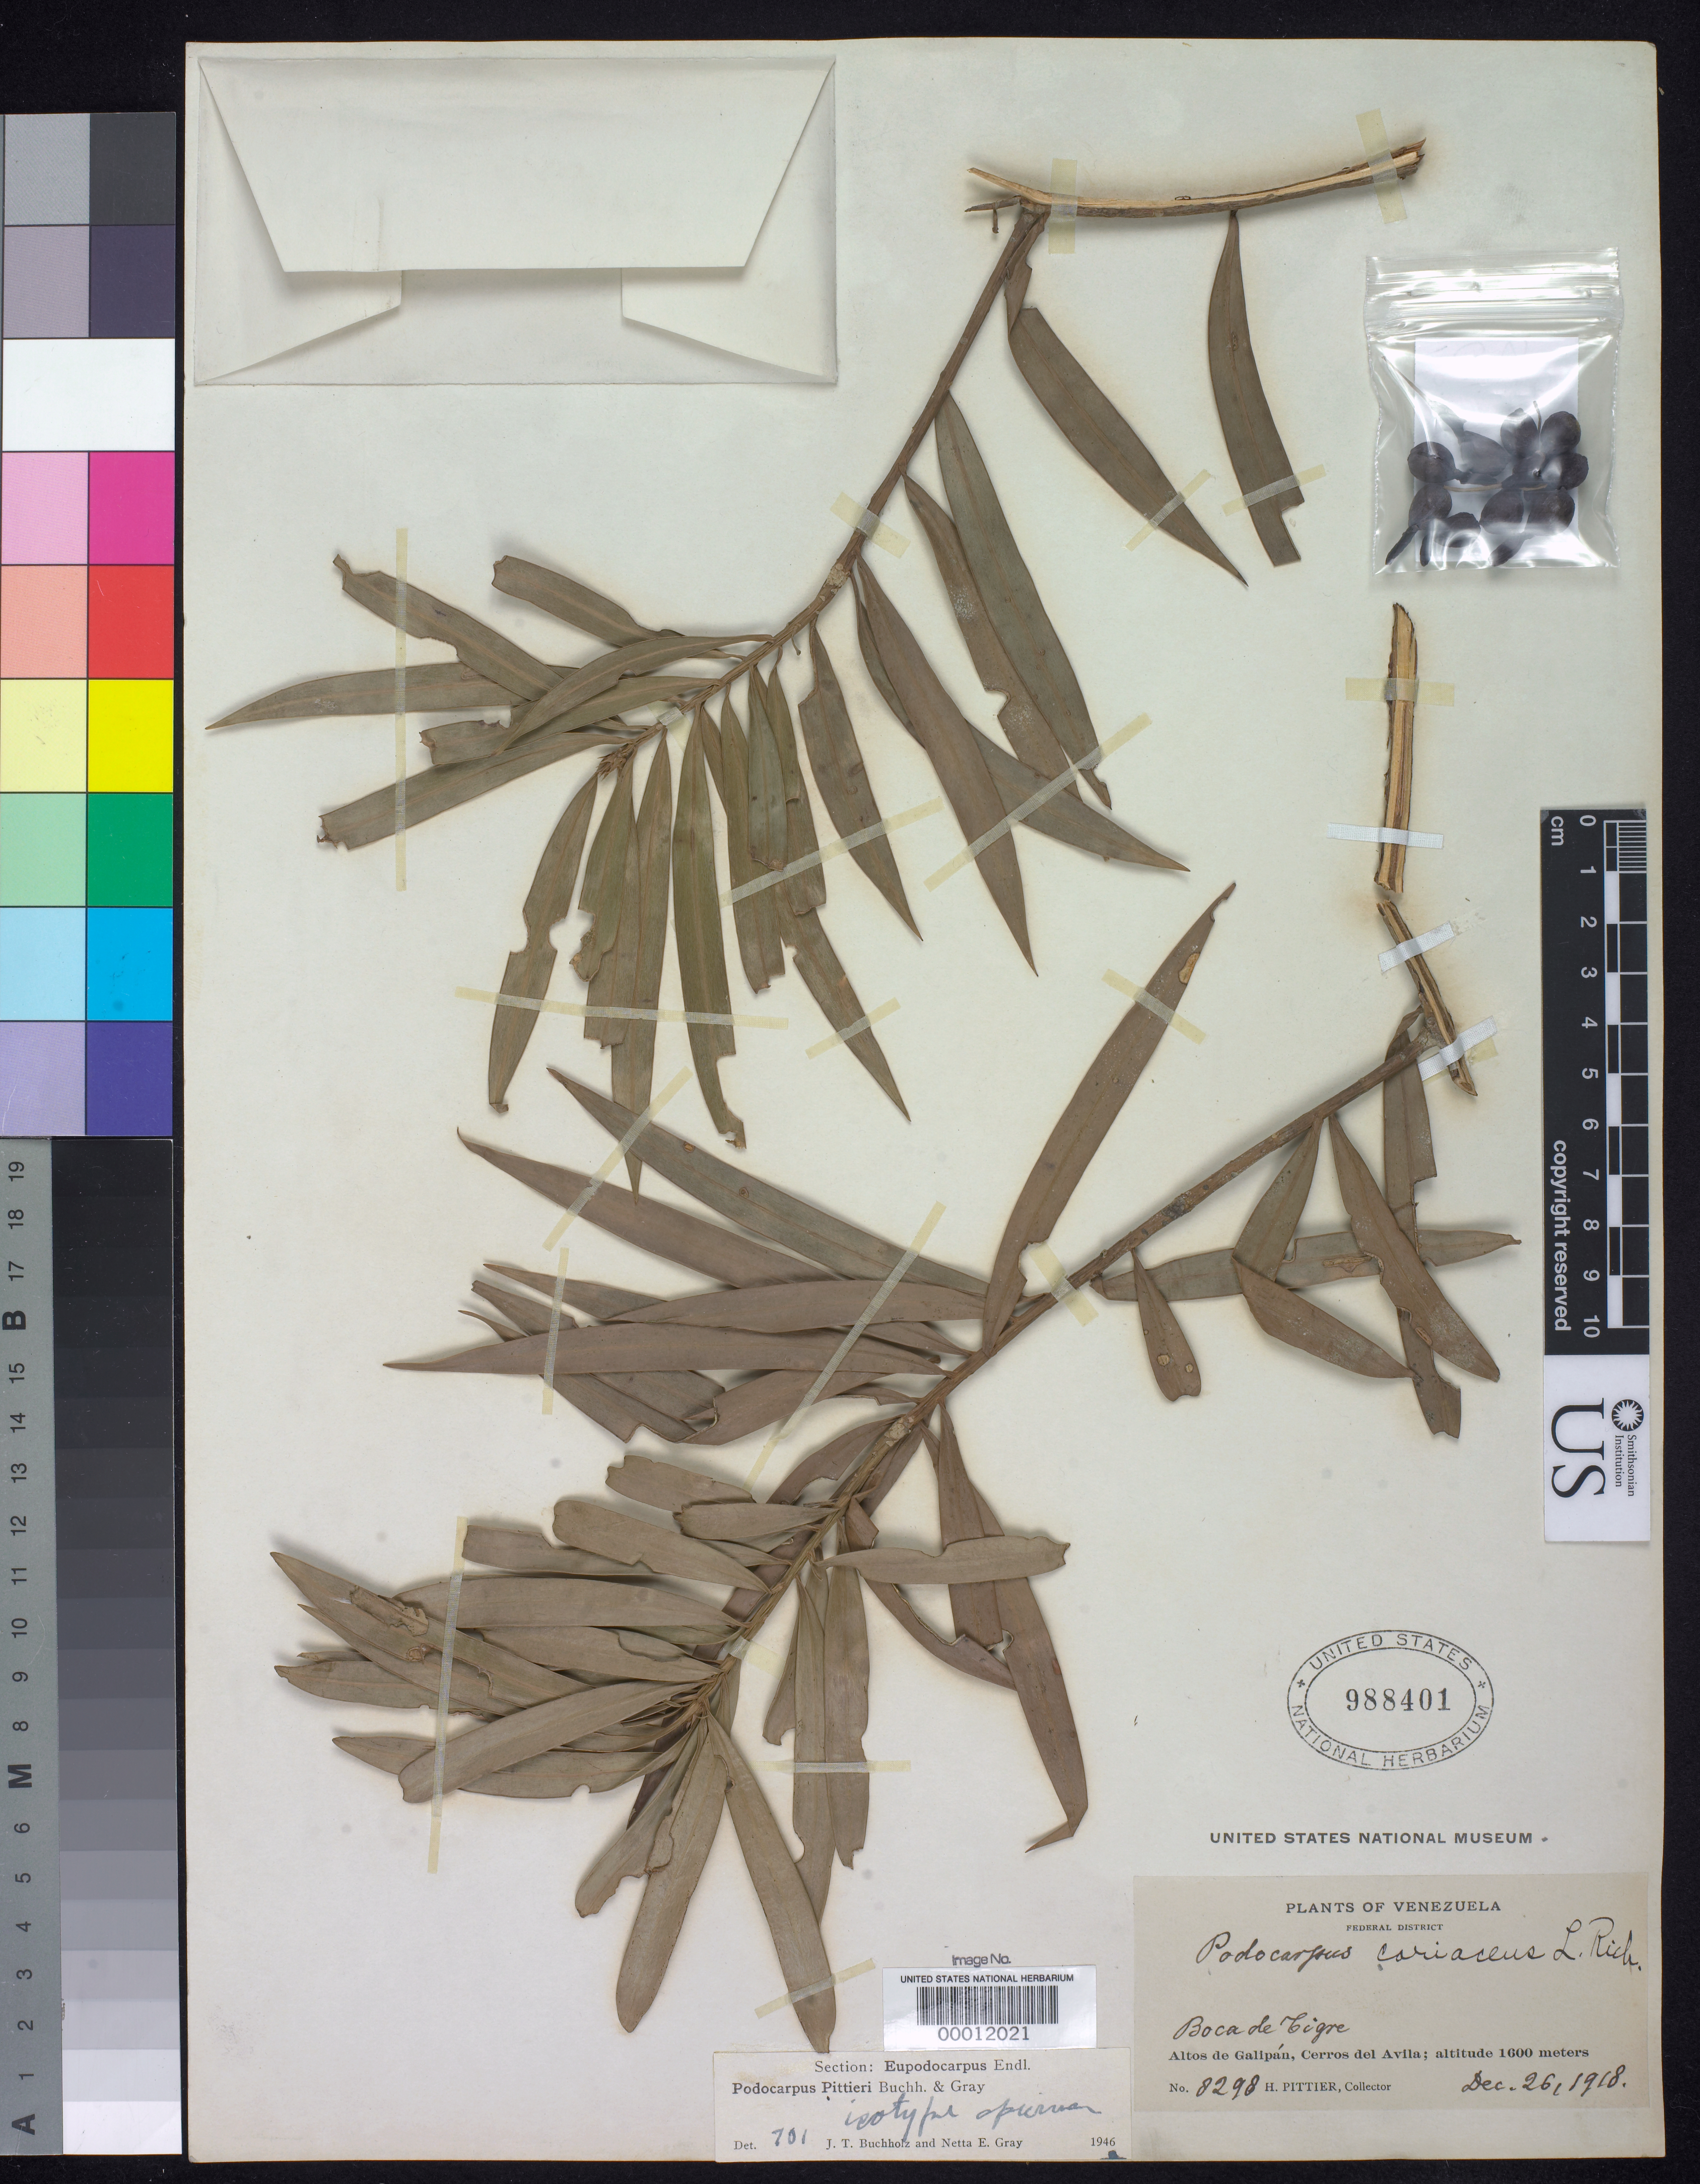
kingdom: Plantae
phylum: Tracheophyta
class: Pinopsida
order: Pinales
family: Podocarpaceae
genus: Podocarpus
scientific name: Podocarpus pittieri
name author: J. Buchholz & N.E. Gray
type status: Isotype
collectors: H. F. Pittier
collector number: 8298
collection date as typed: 26 Dec 1918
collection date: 1918-12-26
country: Venezuela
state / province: Distrito Federal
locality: Altos de Galipan, Cerros del Avila.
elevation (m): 1600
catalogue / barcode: US 988401